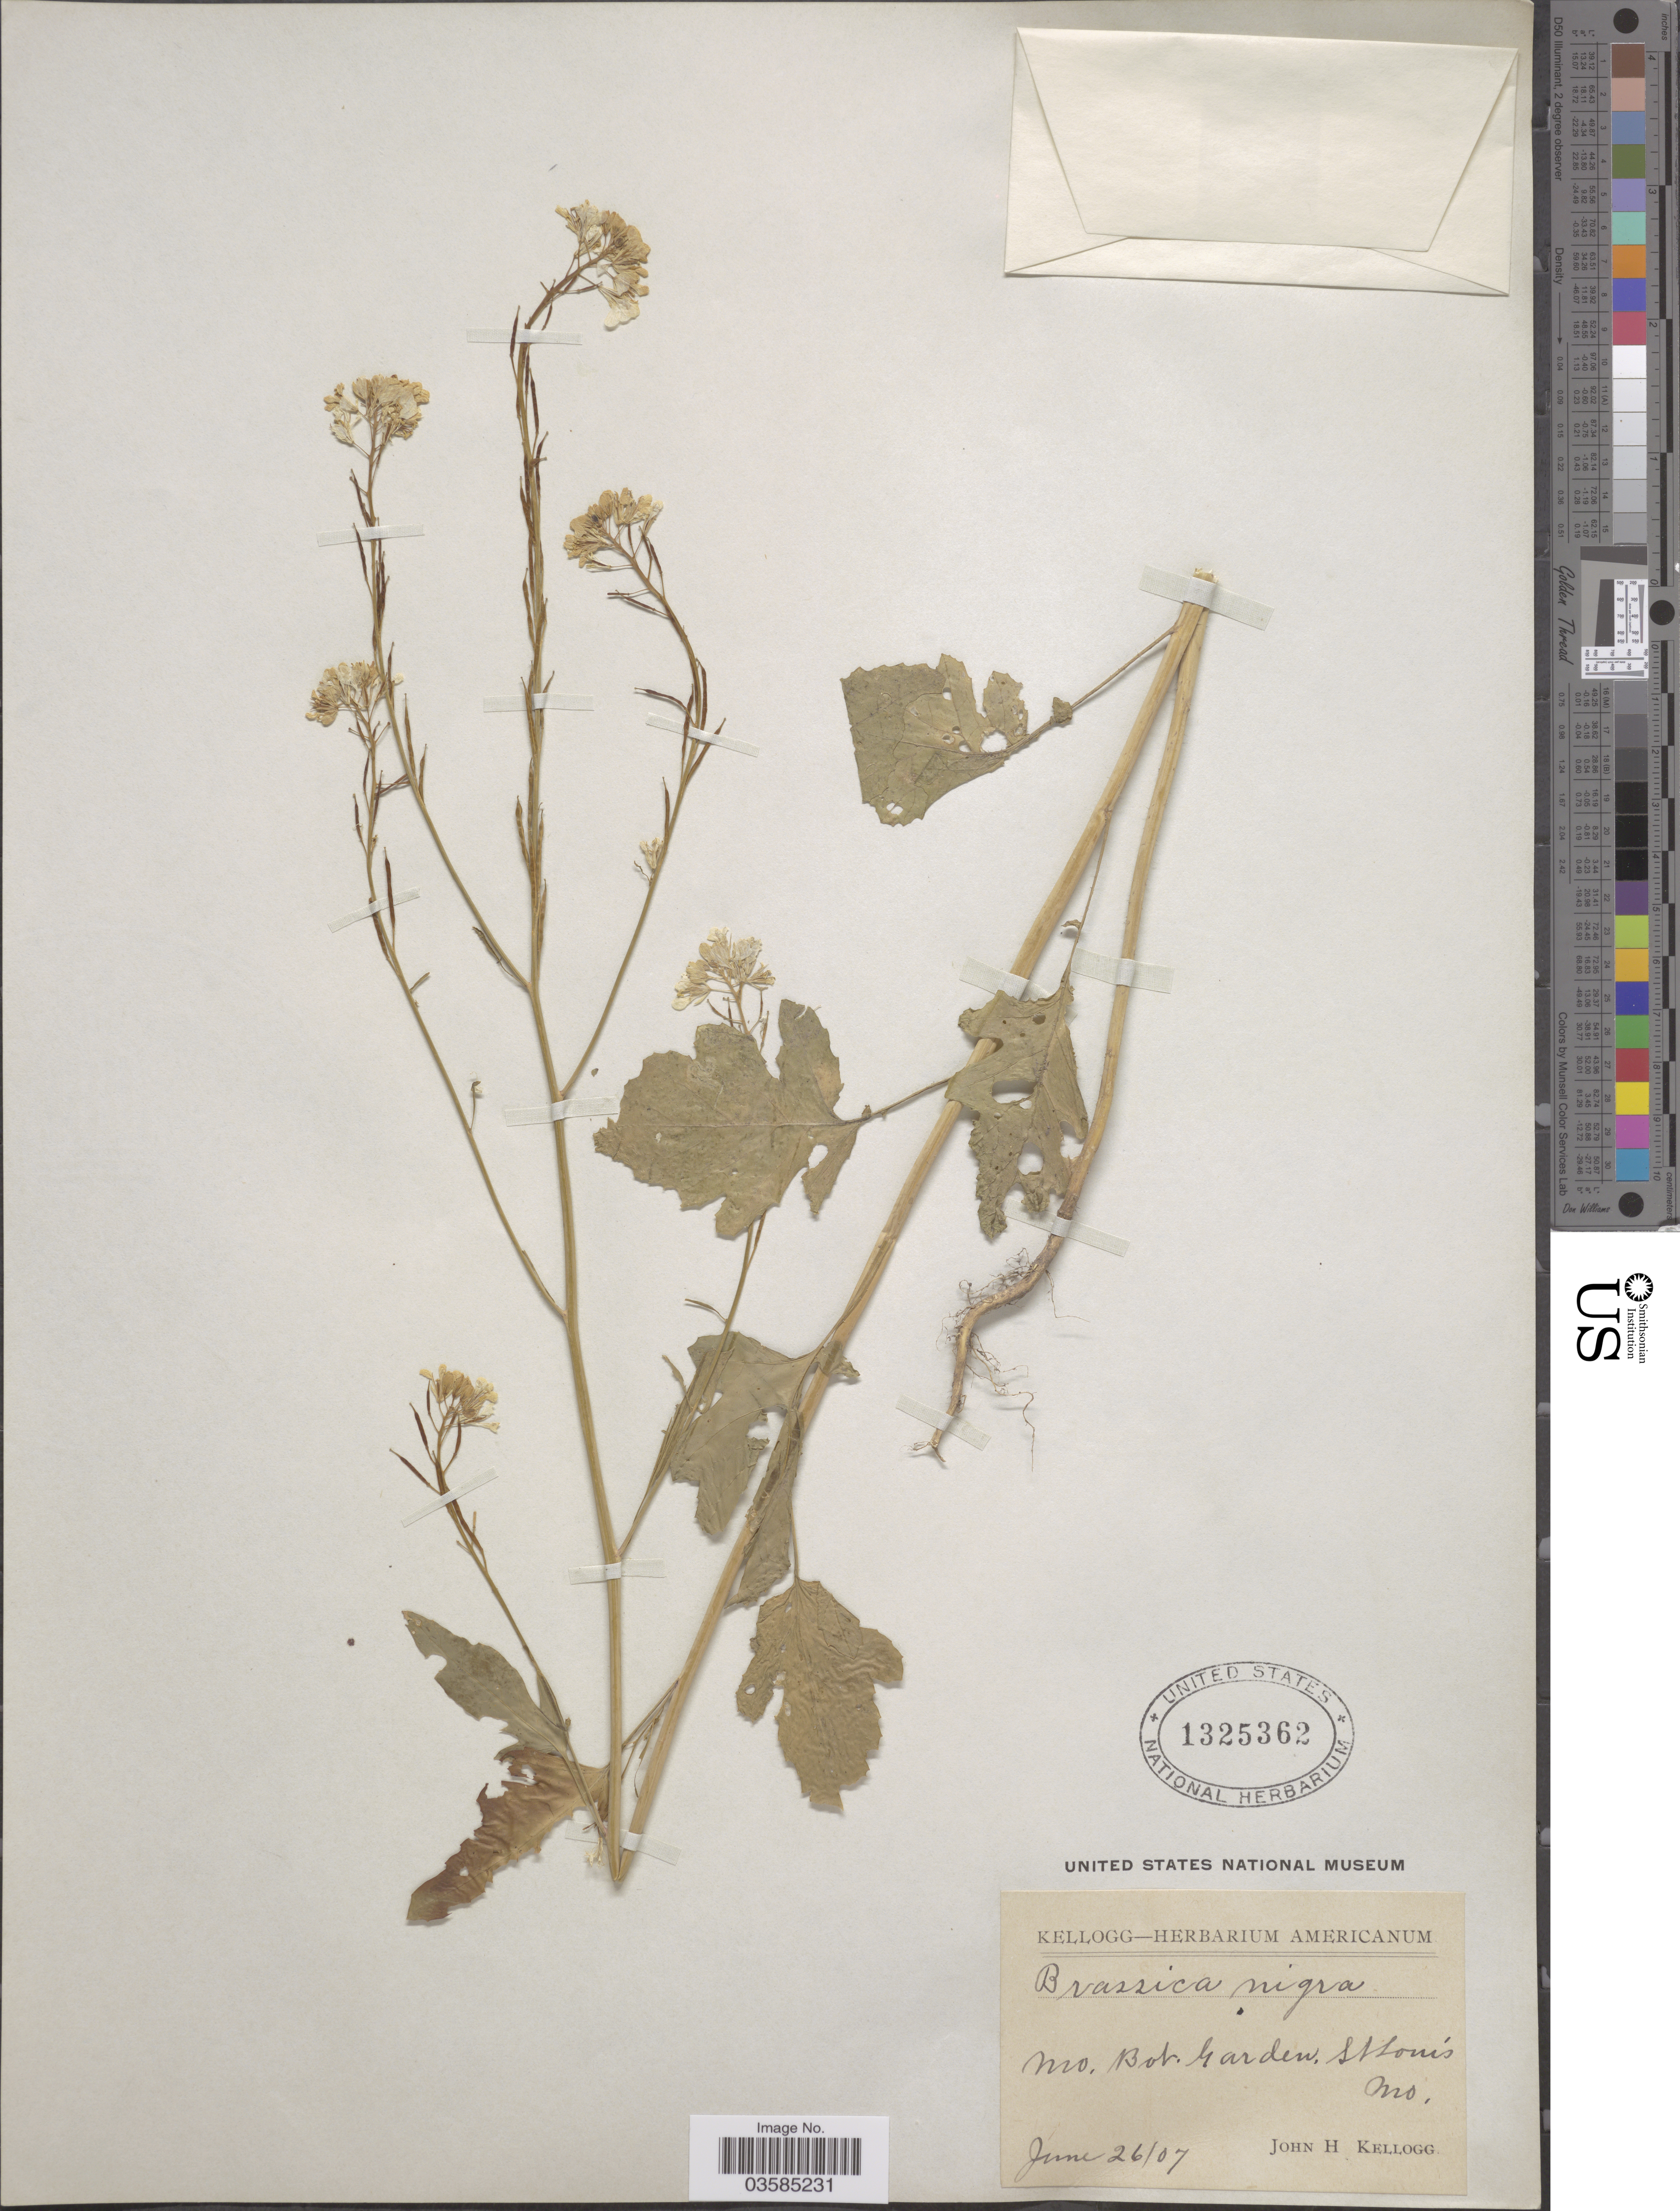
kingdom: Plantae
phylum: Tracheophyta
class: Magnoliopsida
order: Brassicales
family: Brassicaceae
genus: Brassica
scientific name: Brassica nigra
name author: (L.) W.D.J. Koch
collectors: J. H. Kellogg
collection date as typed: Transcribed d/m/y: 26/6/7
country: United States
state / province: Missouri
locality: Mo. Bot. Garden. St. Louis.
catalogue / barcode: US 1325362